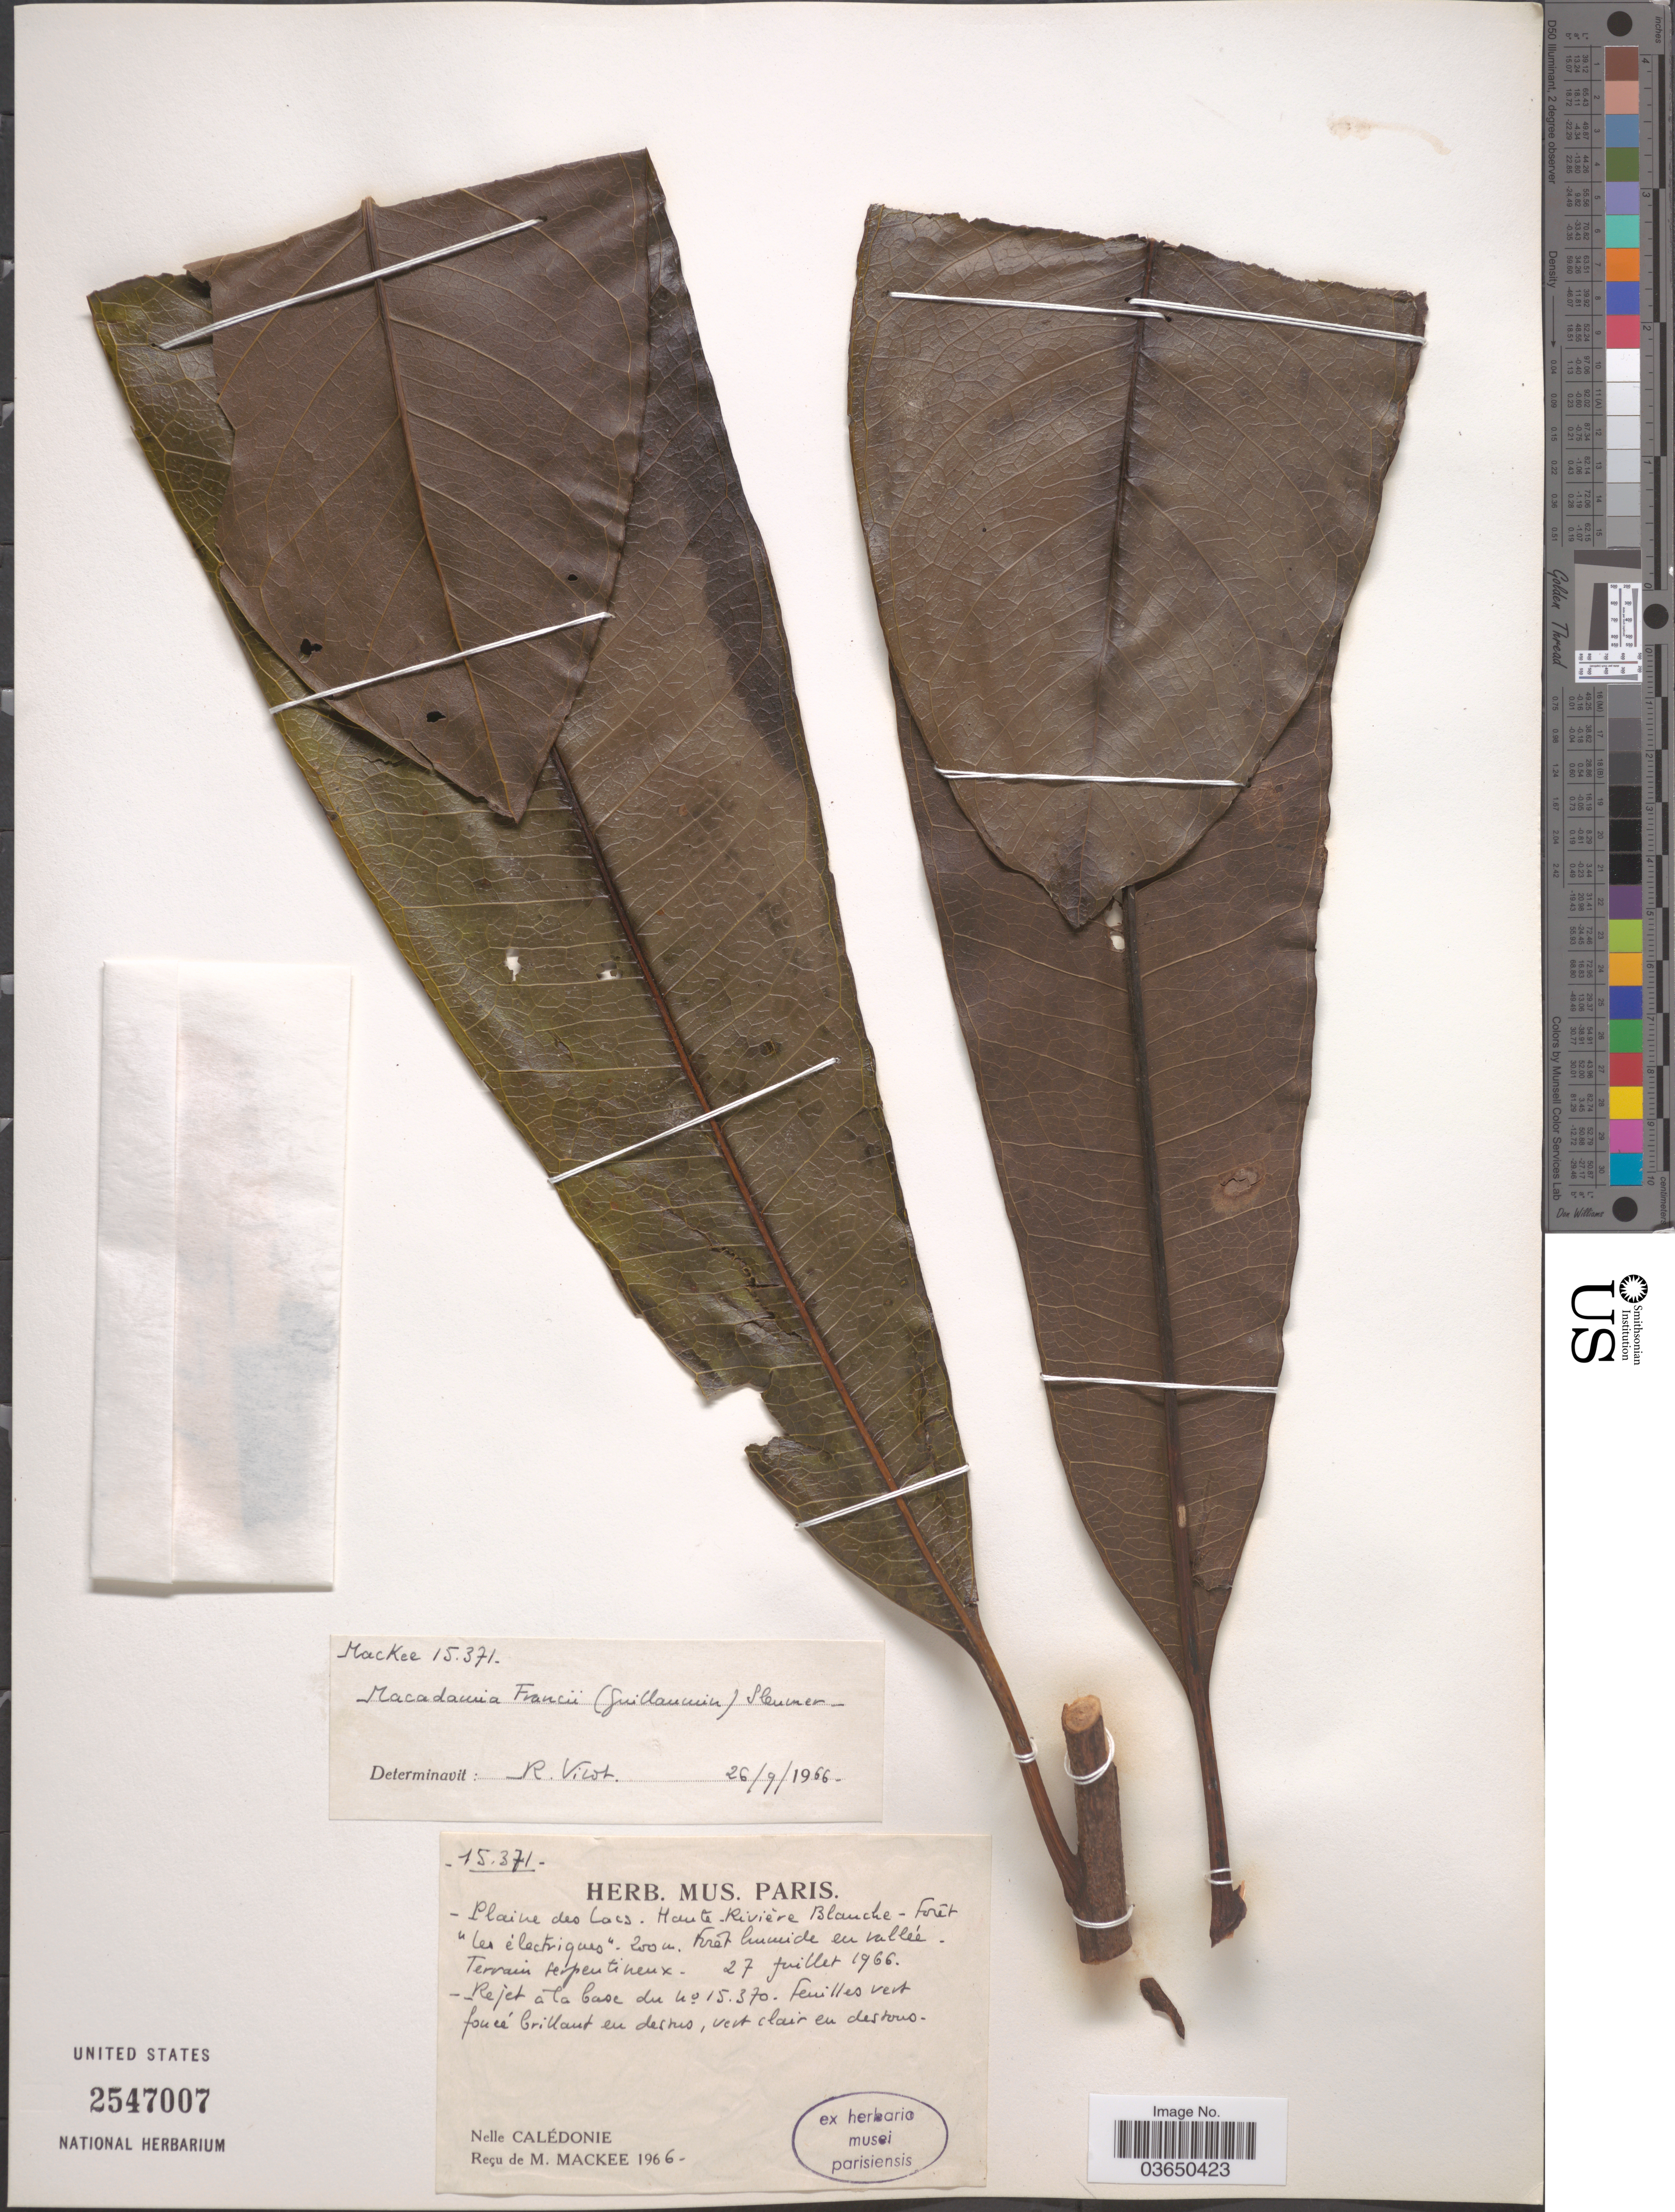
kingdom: Plantae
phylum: Tracheophyta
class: Magnoliopsida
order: Proteales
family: Proteaceae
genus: Macadamia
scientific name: Macadamia francii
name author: (Guillaumin) Sleumer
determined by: Strong, Mark T., (BOT), Smithsonian Institution - National Museum of Natural History (UNITED STATES)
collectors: M. Mackee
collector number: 15371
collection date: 1966-07-27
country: New Caledonia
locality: Plaine des lacs. haute Rivière Blanche-Forêt 'les électriques'. Nelle Calédonie.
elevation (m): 200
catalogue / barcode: US 2547007